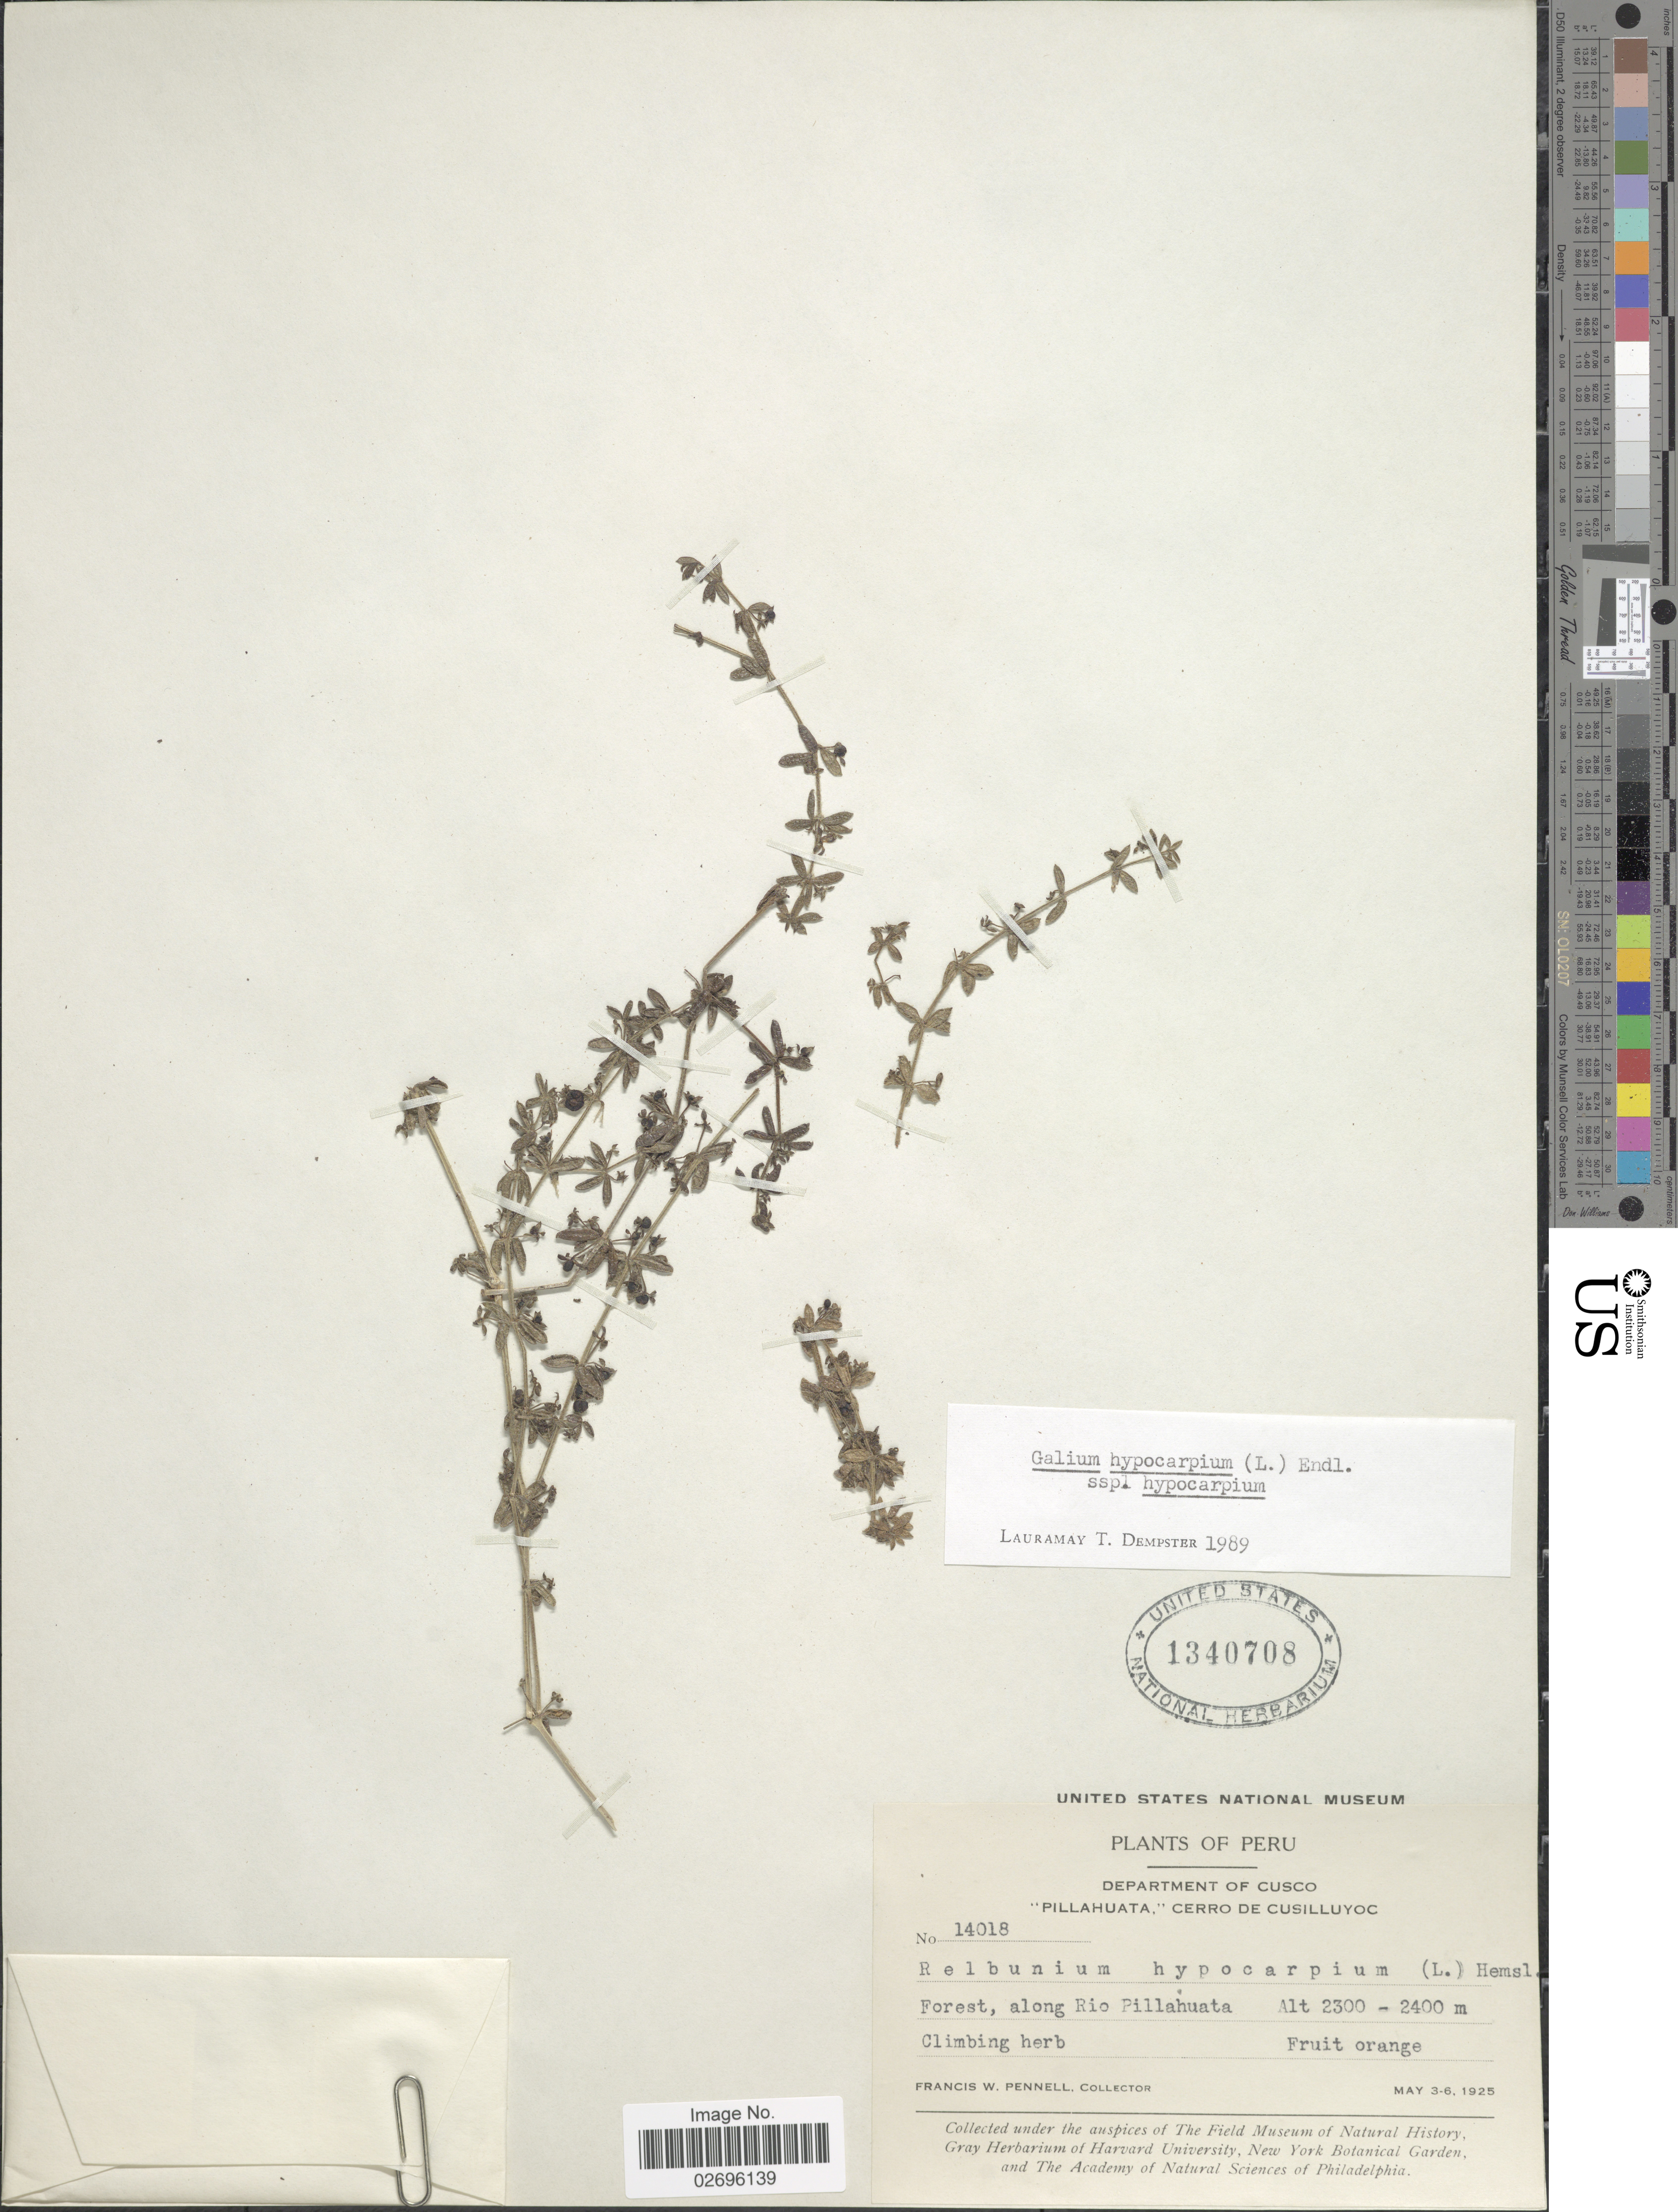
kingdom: Plantae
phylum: Tracheophyta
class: Magnoliopsida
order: Gentianales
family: Rubiaceae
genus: Galium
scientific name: Galium hypocarpium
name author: (L.) Endl. ex Griseb.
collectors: F. W. Pennell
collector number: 14018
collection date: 1925-05-03/1925-05-06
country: Peru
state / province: Cusco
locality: Department of Cusco. "Pillahuata,"Cerro de Cusilluyoc. Forest, along Rio Pillahuata.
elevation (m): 2300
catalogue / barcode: US 1340708